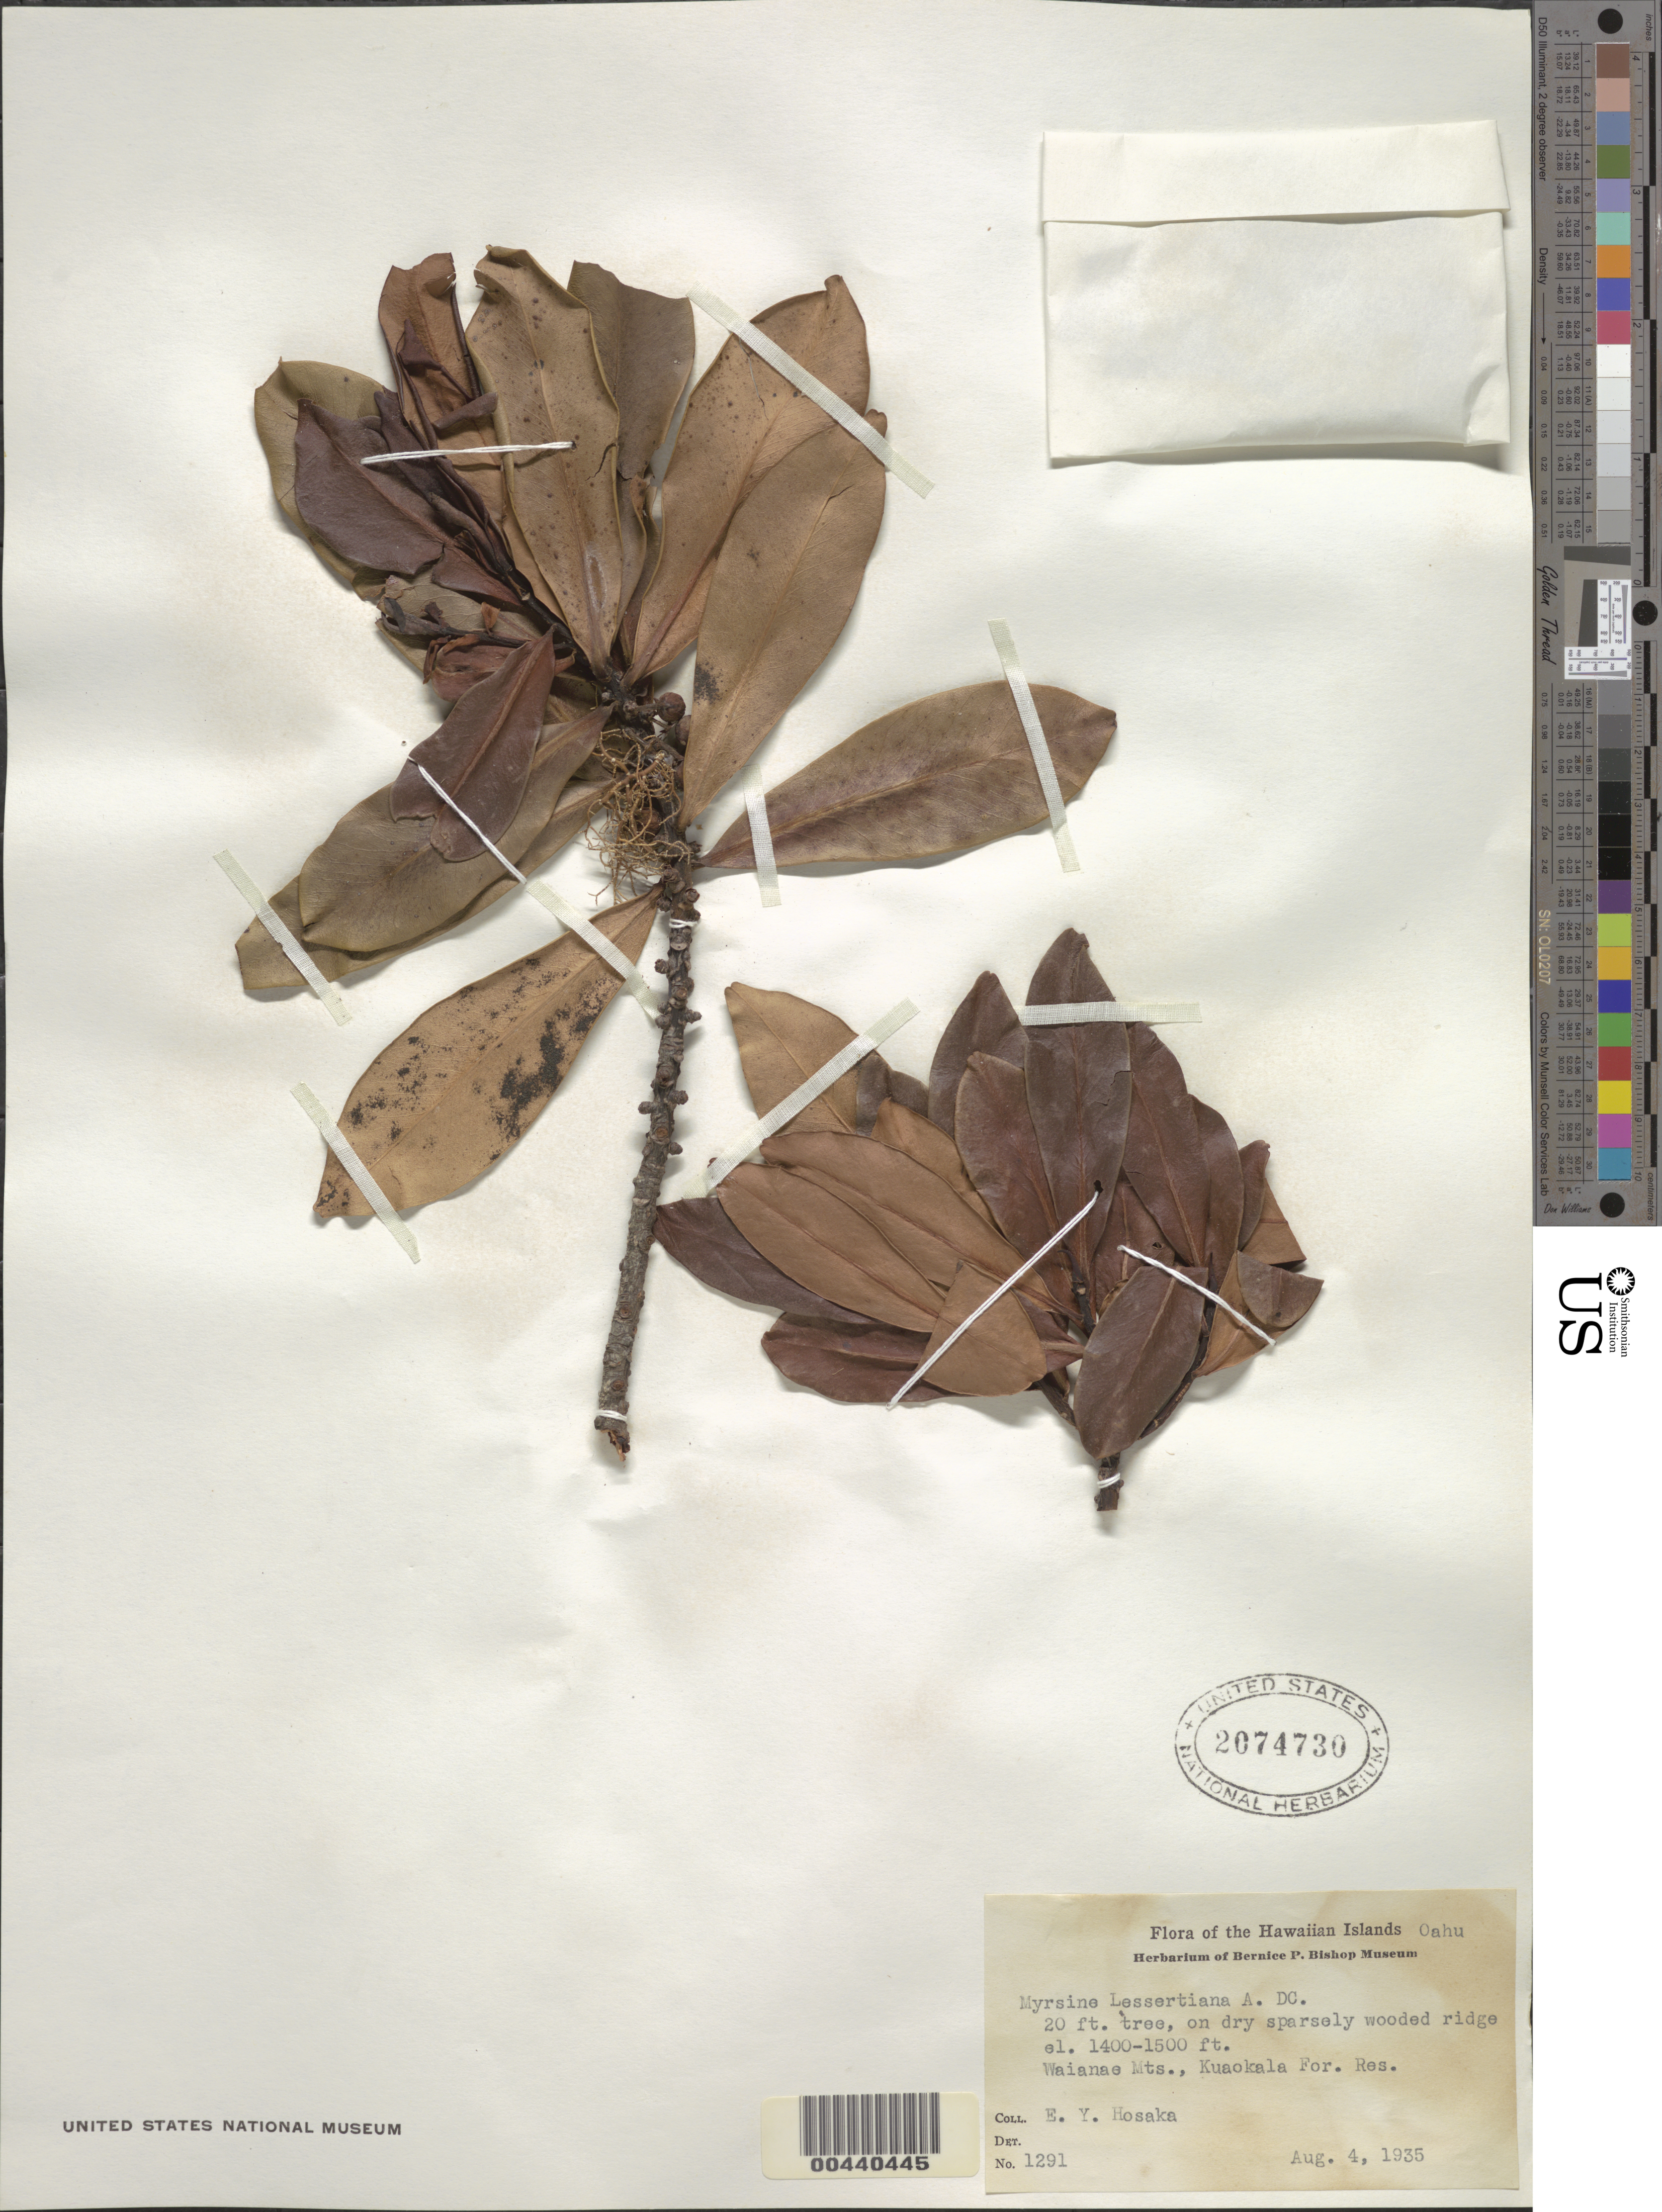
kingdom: Plantae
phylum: Tracheophyta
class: Magnoliopsida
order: Ericales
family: Primulaceae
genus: Myrsine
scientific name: Myrsine lessertiana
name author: A. DC.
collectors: E. Y. Hosaka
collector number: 1291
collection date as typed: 4 Apr 1935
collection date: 1935-04-04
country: United States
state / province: Hawaii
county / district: Honolulu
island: Oahu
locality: Ridge, Waianae Mts, Kuaokala For. Res.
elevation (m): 427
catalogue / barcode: US 2074730